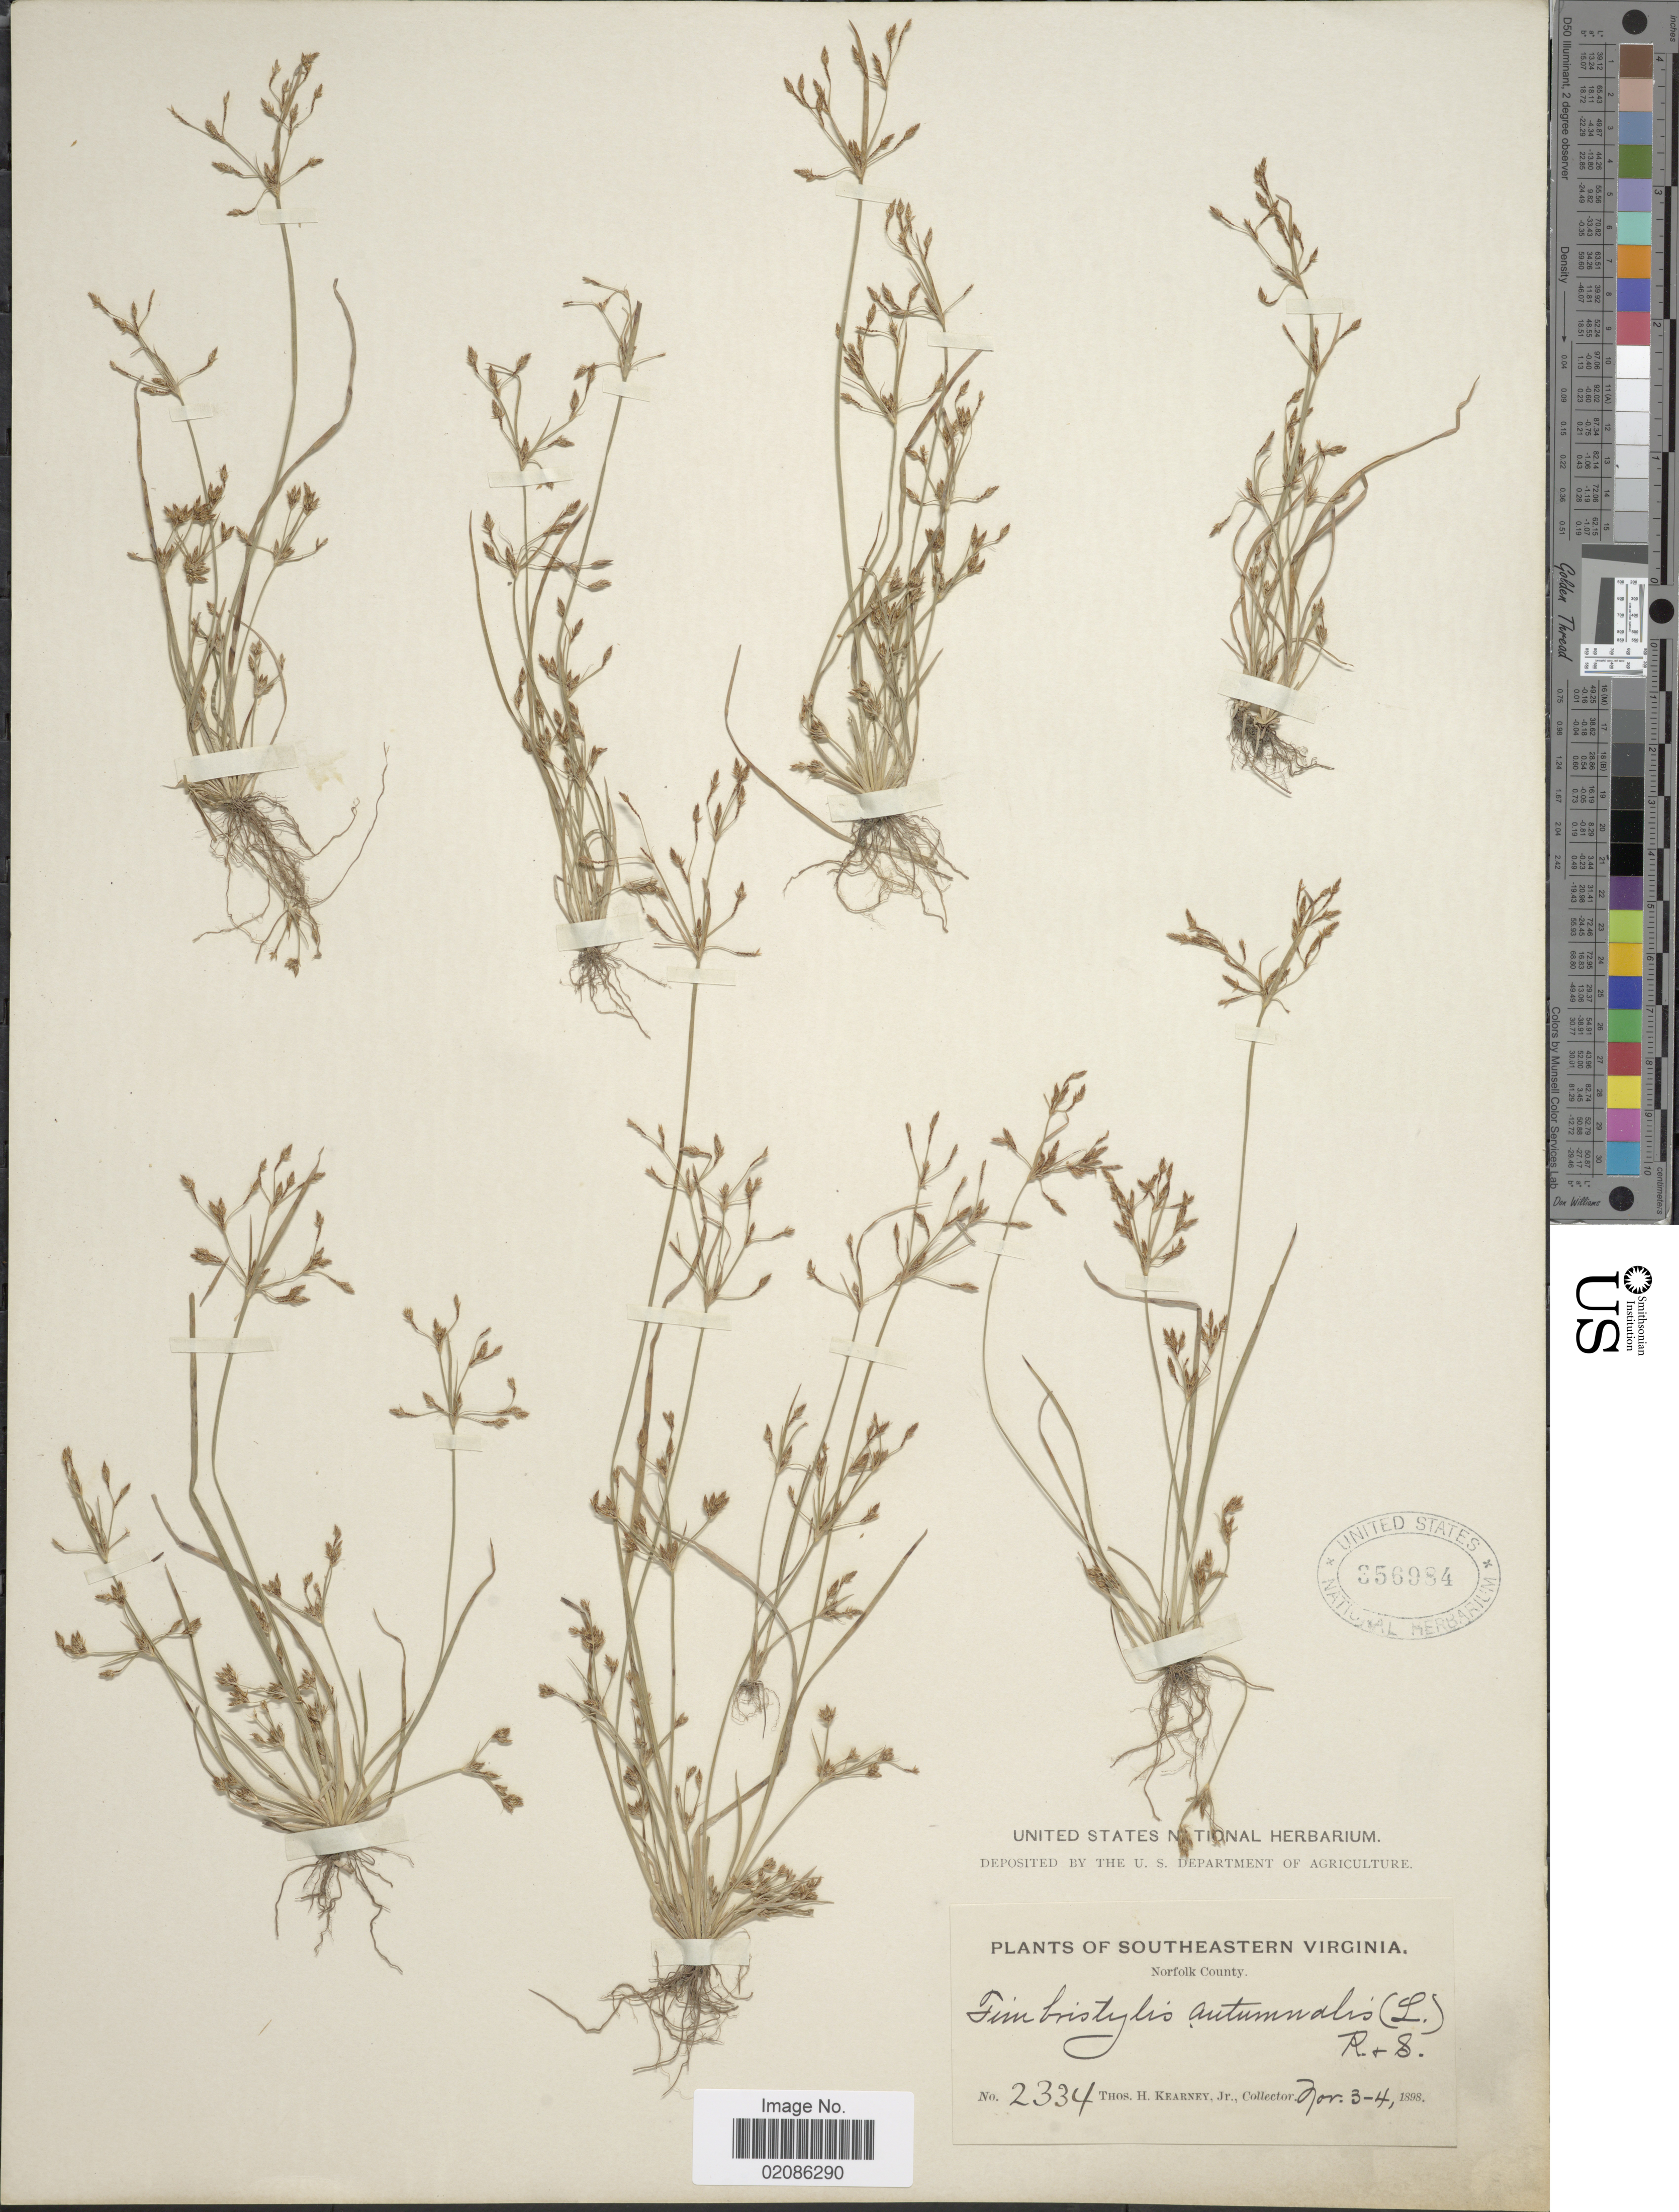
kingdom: Plantae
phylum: Tracheophyta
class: Liliopsida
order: Poales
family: Cyperaceae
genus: Fimbristylis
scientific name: Fimbristylis autumnalis (L.) Roem. & Schult.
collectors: T. H. Kearney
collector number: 2334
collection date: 1898-11-03/1898-11-04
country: United States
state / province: Virginia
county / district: City of Norfolk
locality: Southeastern Virginia, Norfolk County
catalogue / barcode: US 356984